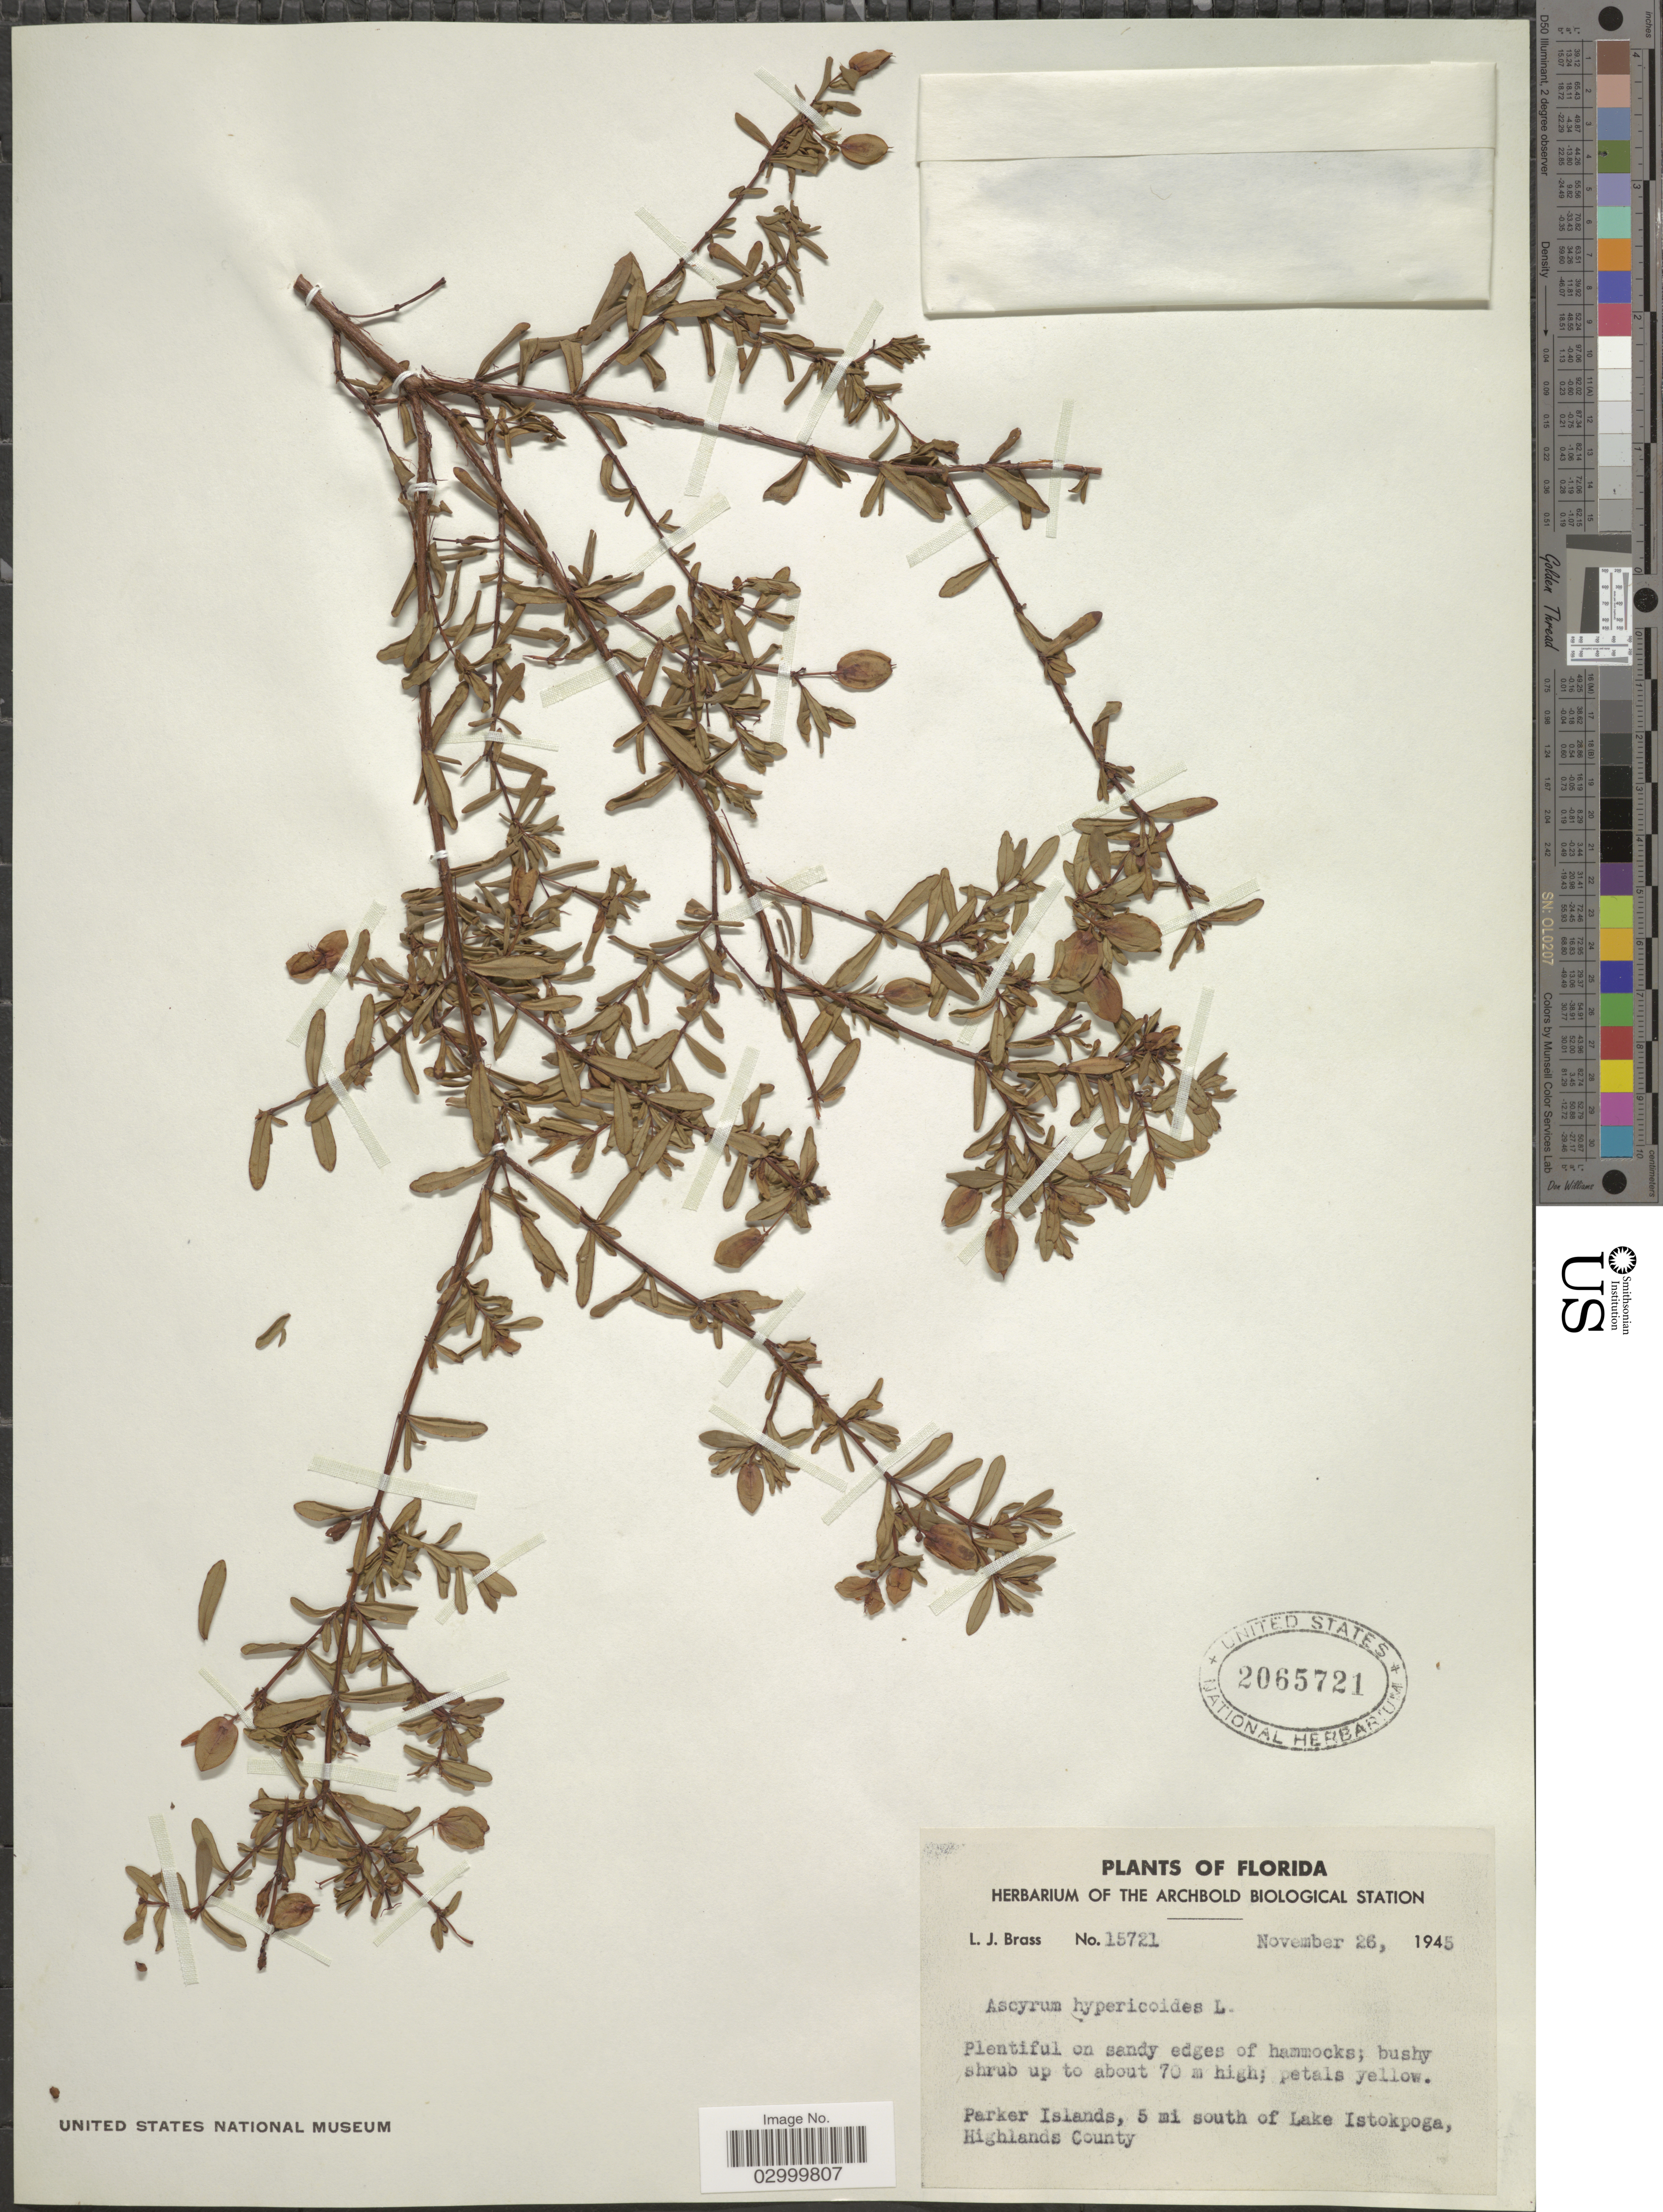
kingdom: Plantae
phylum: Tracheophyta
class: Magnoliopsida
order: Malpighiales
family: Hypericaceae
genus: Hypericum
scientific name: Hypericum hypericoides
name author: (L.) Crantz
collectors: L. J. Brass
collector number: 15721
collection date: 1945-11-26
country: United States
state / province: Florida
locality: Parker Islands, 5 mi south of Lake Istokpoga, Highlands County.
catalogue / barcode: US 2065721